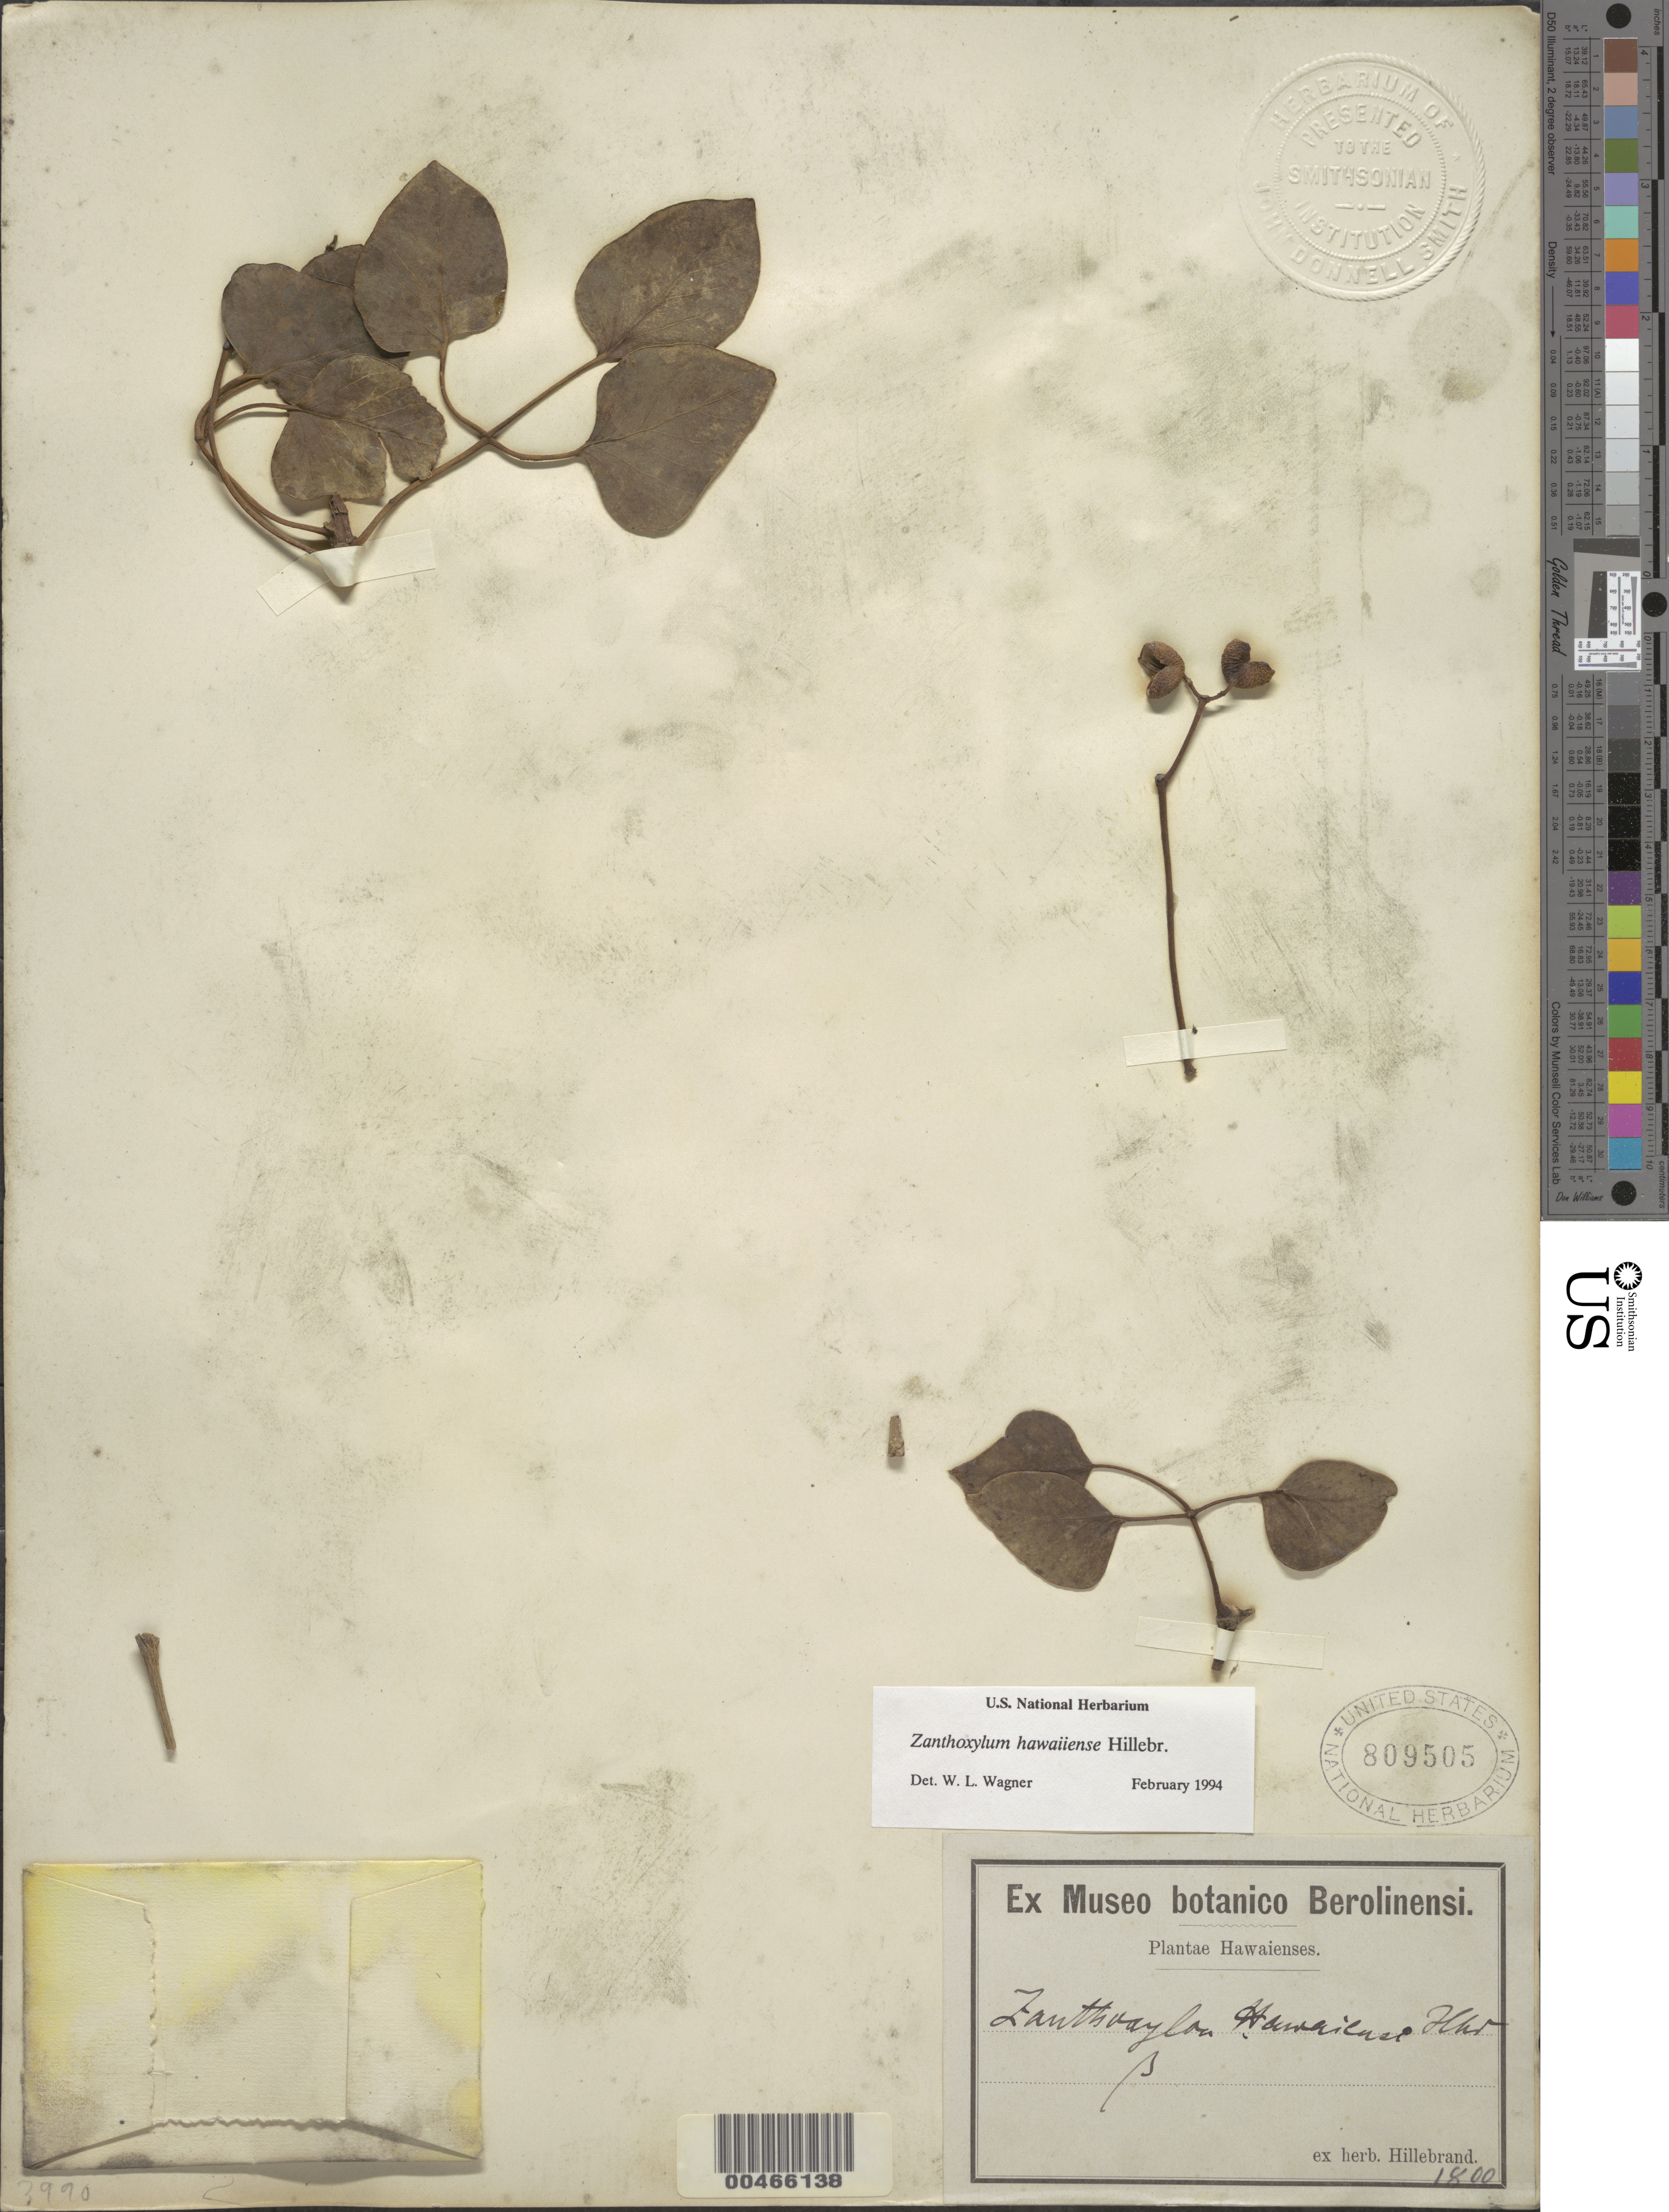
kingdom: Plantae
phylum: Tracheophyta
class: Magnoliopsida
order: Sapindales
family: Rutaceae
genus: Zanthoxylum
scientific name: Zanthoxylum hawaiiense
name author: Hillebr.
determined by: Wagner, W. L., (BOT), Smithsonian Institution - National Museum of Natural History (UNITED STATES)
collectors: W. Hillebrand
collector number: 1800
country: United States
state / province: Hawaii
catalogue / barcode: US 809505